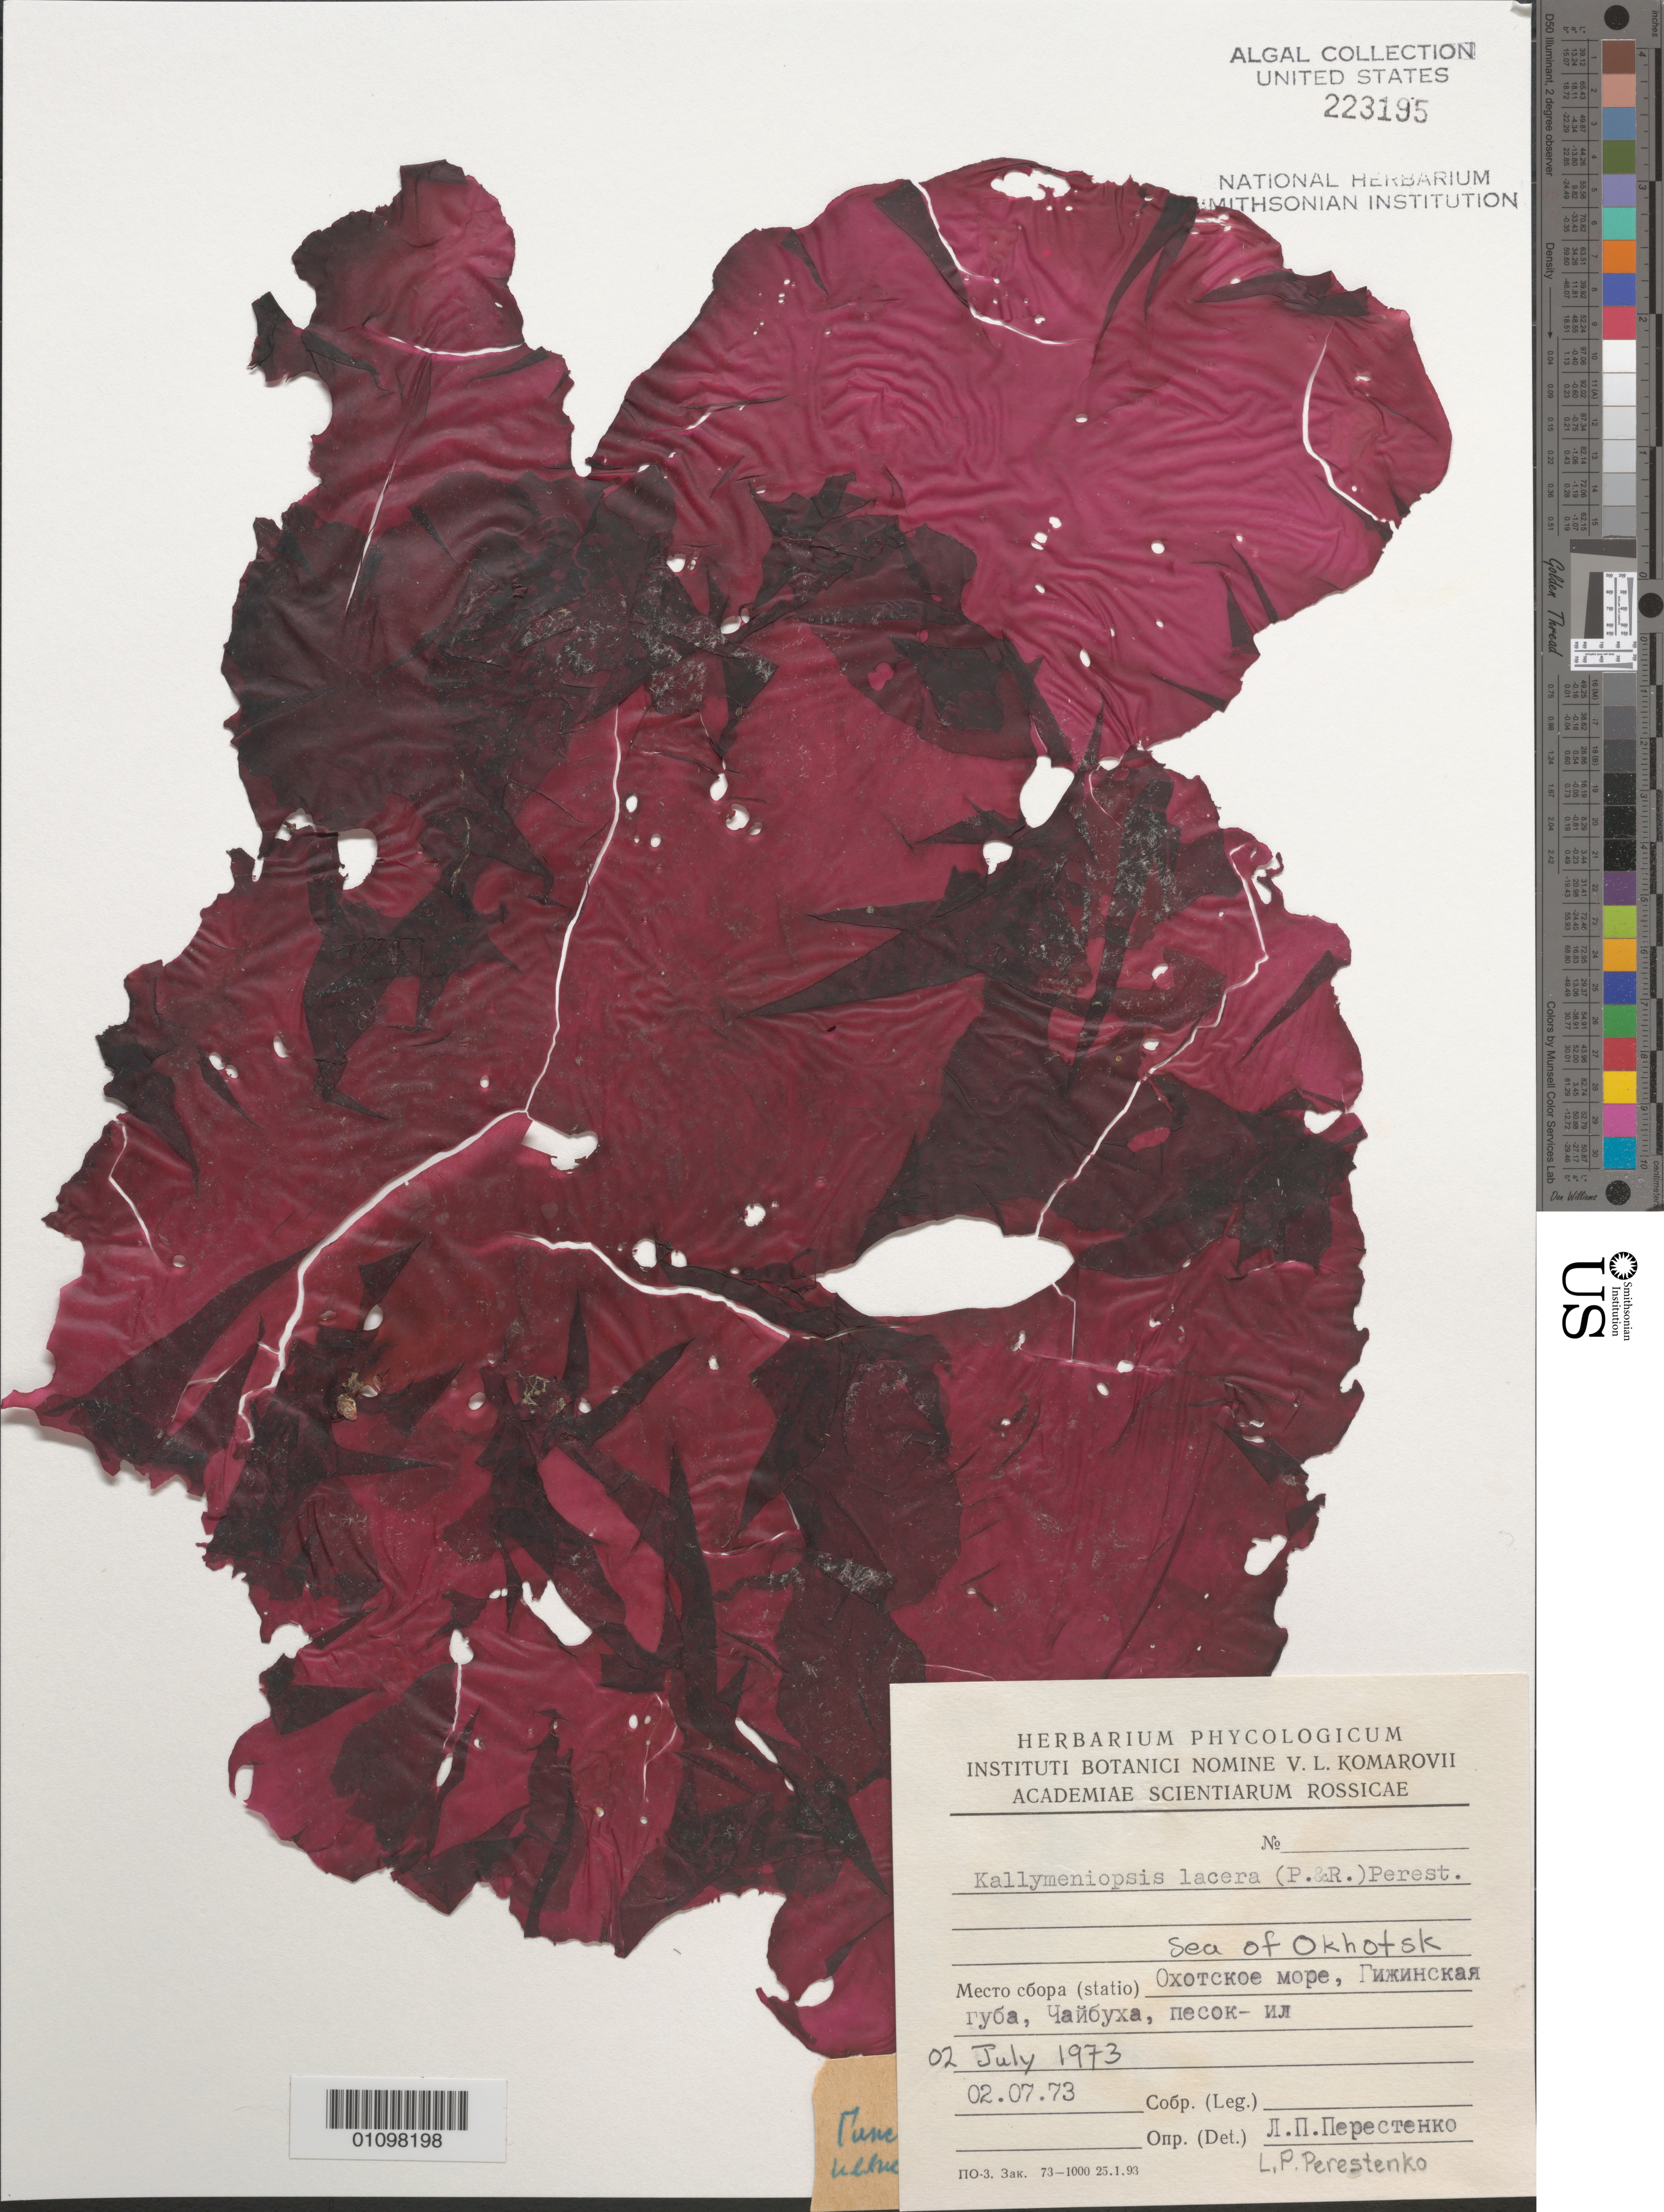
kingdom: Plantae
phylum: Rhodophyta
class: Florideophyceae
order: Gigartinales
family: Kallymeniaceae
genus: Erythrophyllum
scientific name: Erythrophyllum lacerum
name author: (Postels & Rupr.) Selivanova et al.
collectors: X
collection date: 1973-07-02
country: Russian Federation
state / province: Magadan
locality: Sea of Okhotsk. Gizhinskaya Guba. Chaibukha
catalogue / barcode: US 223195